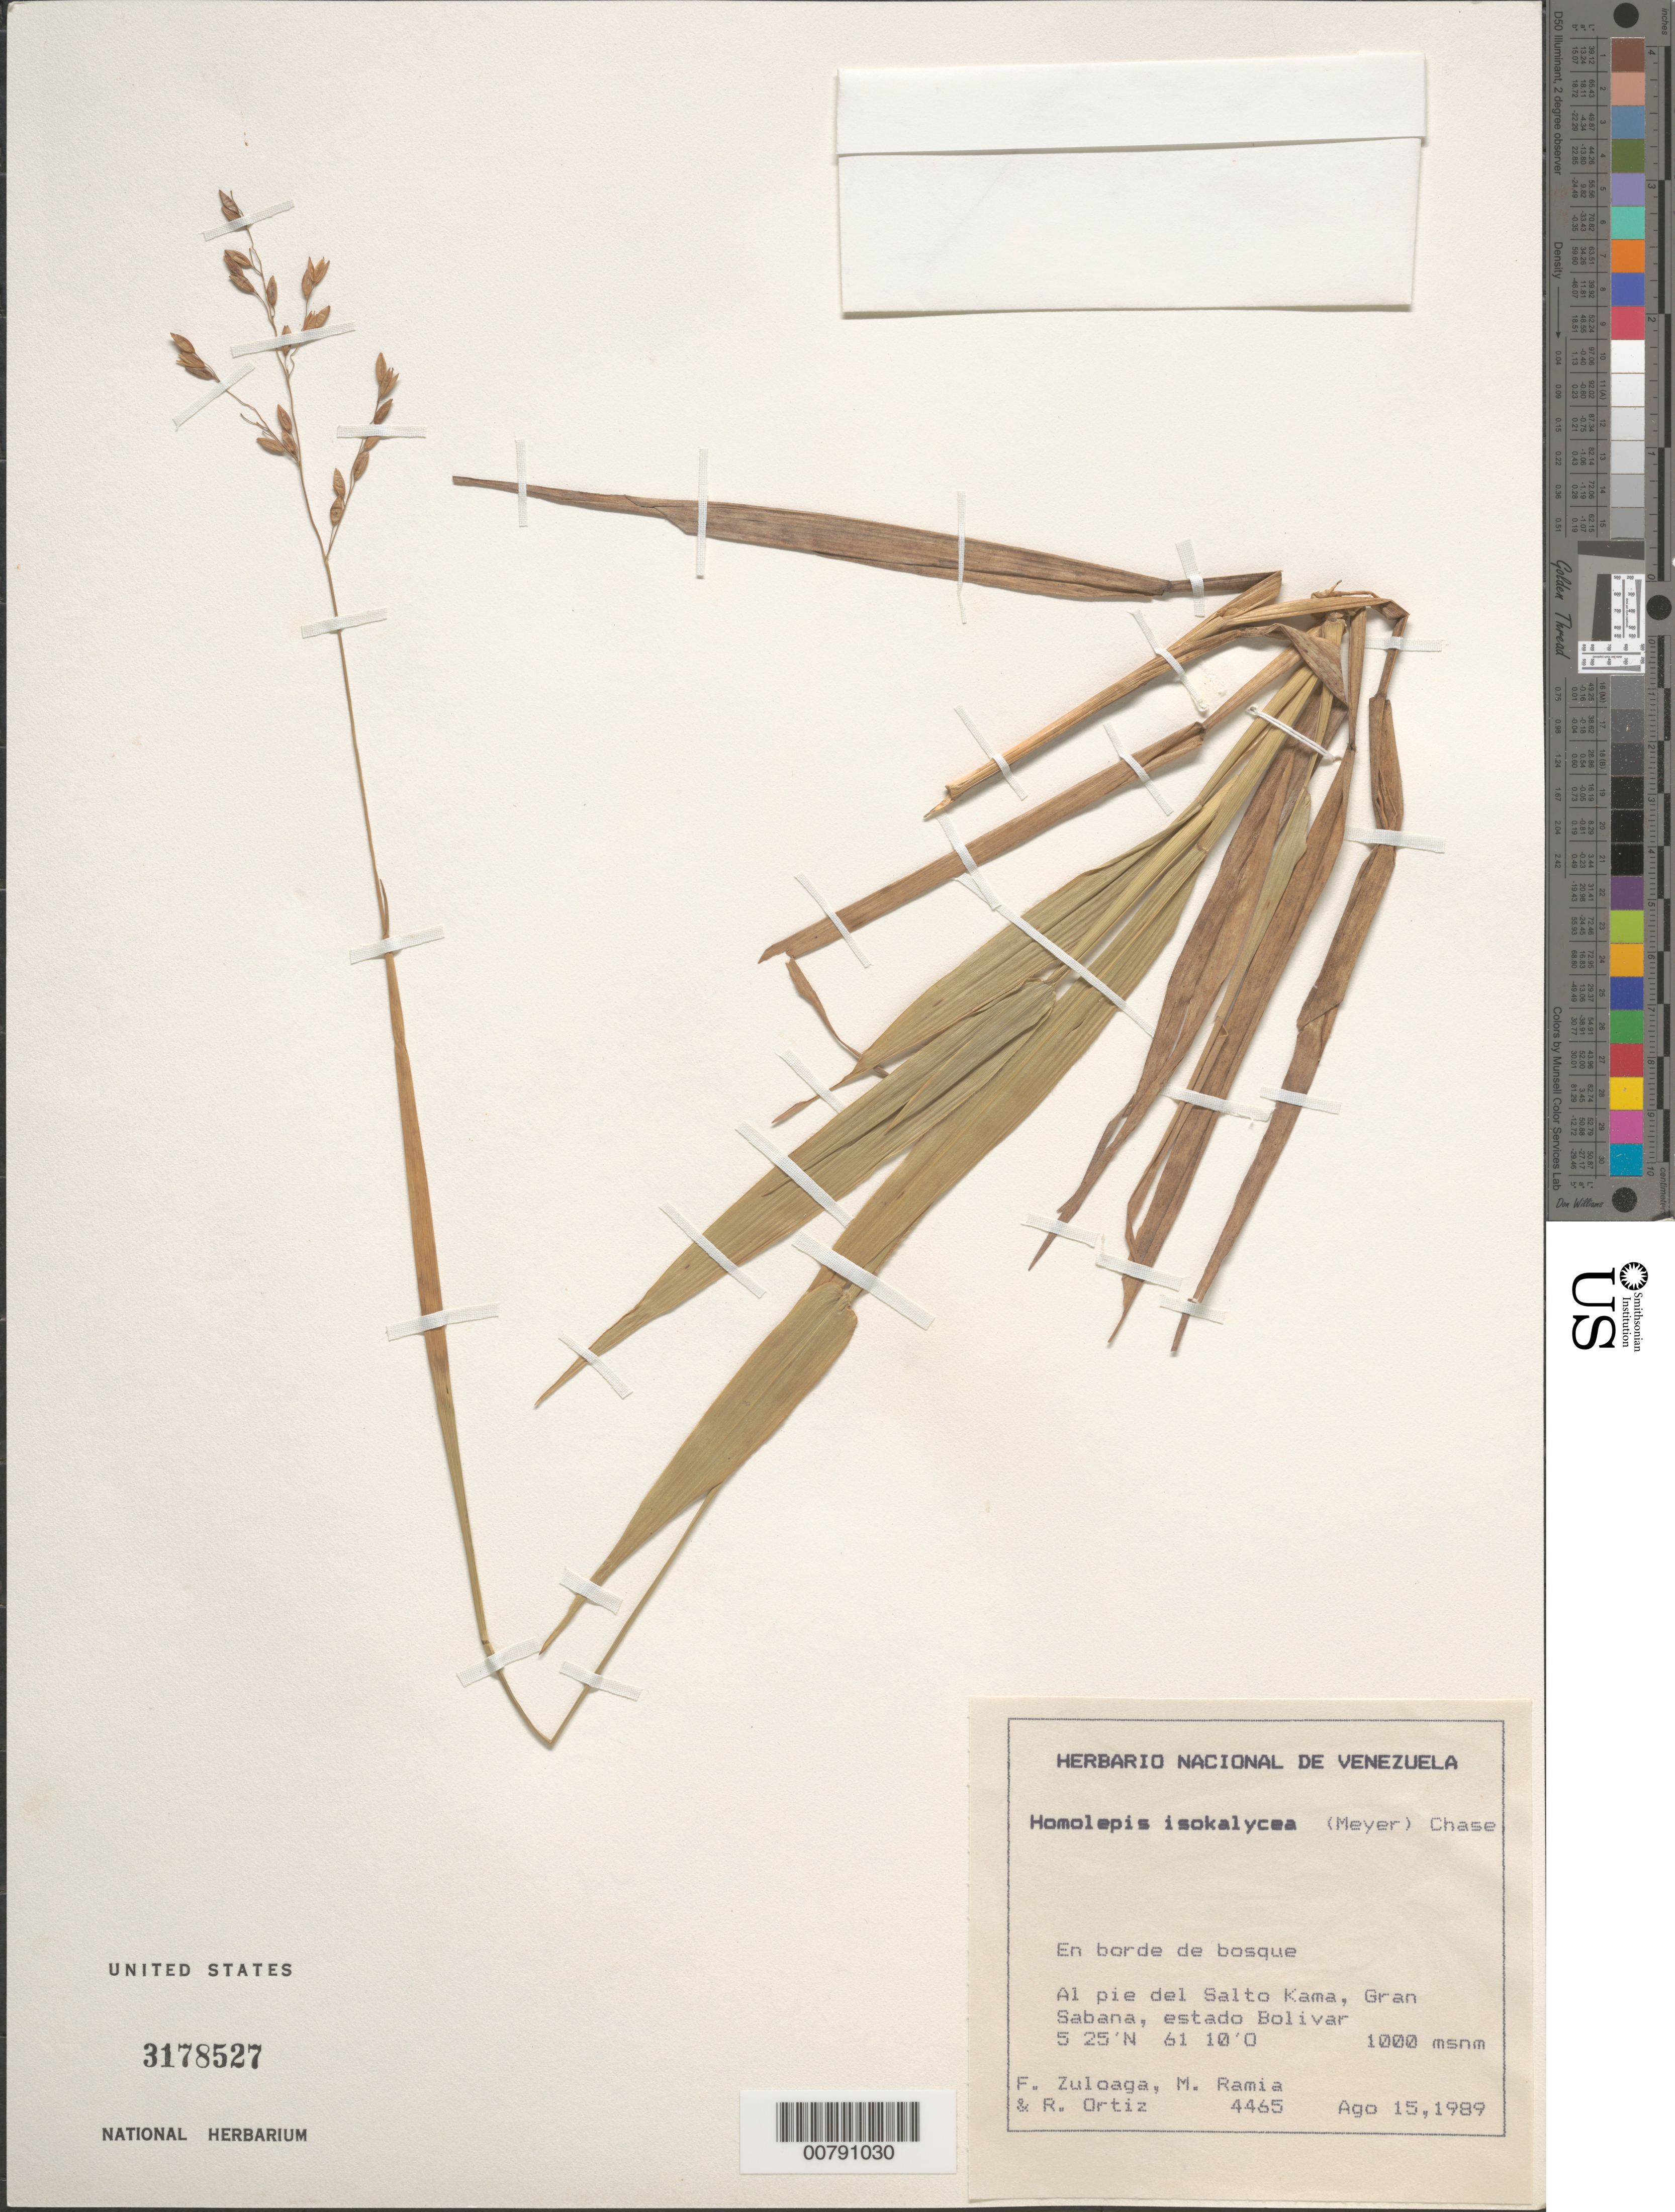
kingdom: Plantae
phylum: Tracheophyta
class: Liliopsida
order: Poales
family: Poaceae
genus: Homolepis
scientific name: Homolepis isocalycia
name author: (G. Mey.) Chase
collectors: F. O. Zuloaga, M. Ramia, R. Ortíz & O. Huber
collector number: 4465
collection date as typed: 15-Aug-89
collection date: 1989-08-15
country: Venezuela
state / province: Bolívar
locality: Gran Sabana, al pie del Salto Kama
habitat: Edge of forest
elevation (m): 1000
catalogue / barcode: US 3178527